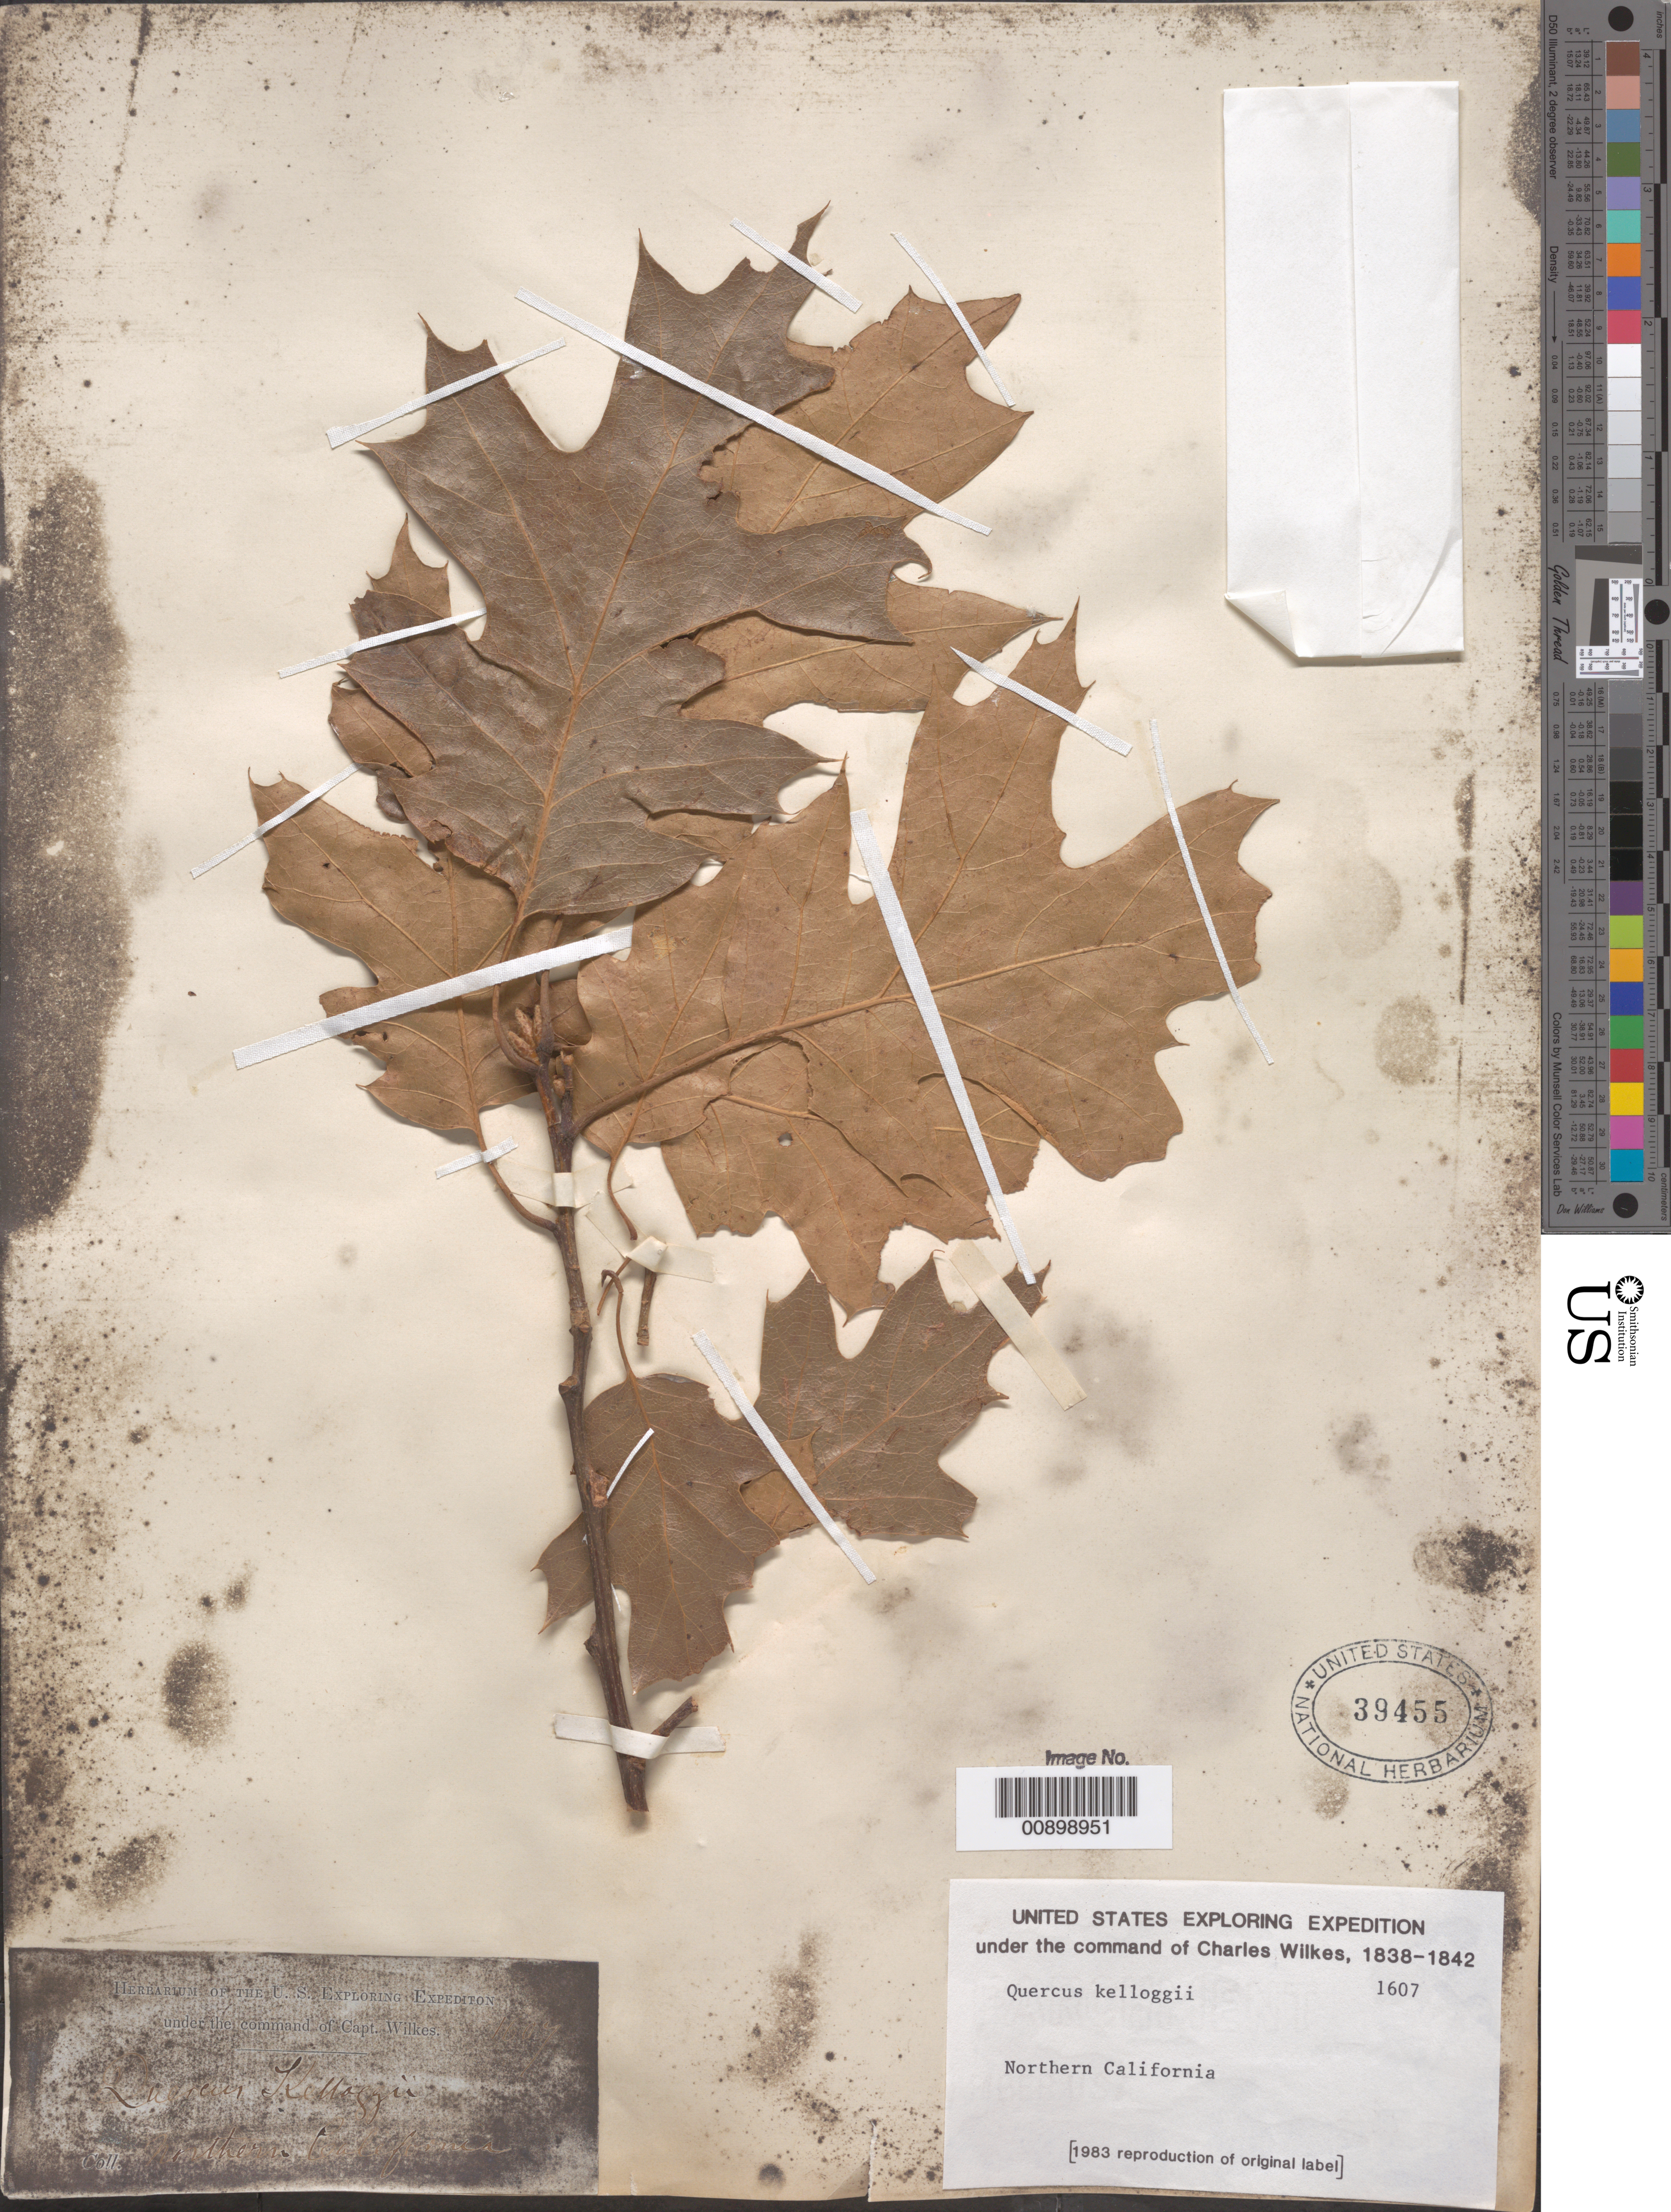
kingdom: Plantae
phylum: Tracheophyta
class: Magnoliopsida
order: Fagales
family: Fagaceae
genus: Quercus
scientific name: Quercus kelloggii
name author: Newb.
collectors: Wilkes Explor. Exped.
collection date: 1838/1842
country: United States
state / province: California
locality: Northern California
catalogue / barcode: US 39455